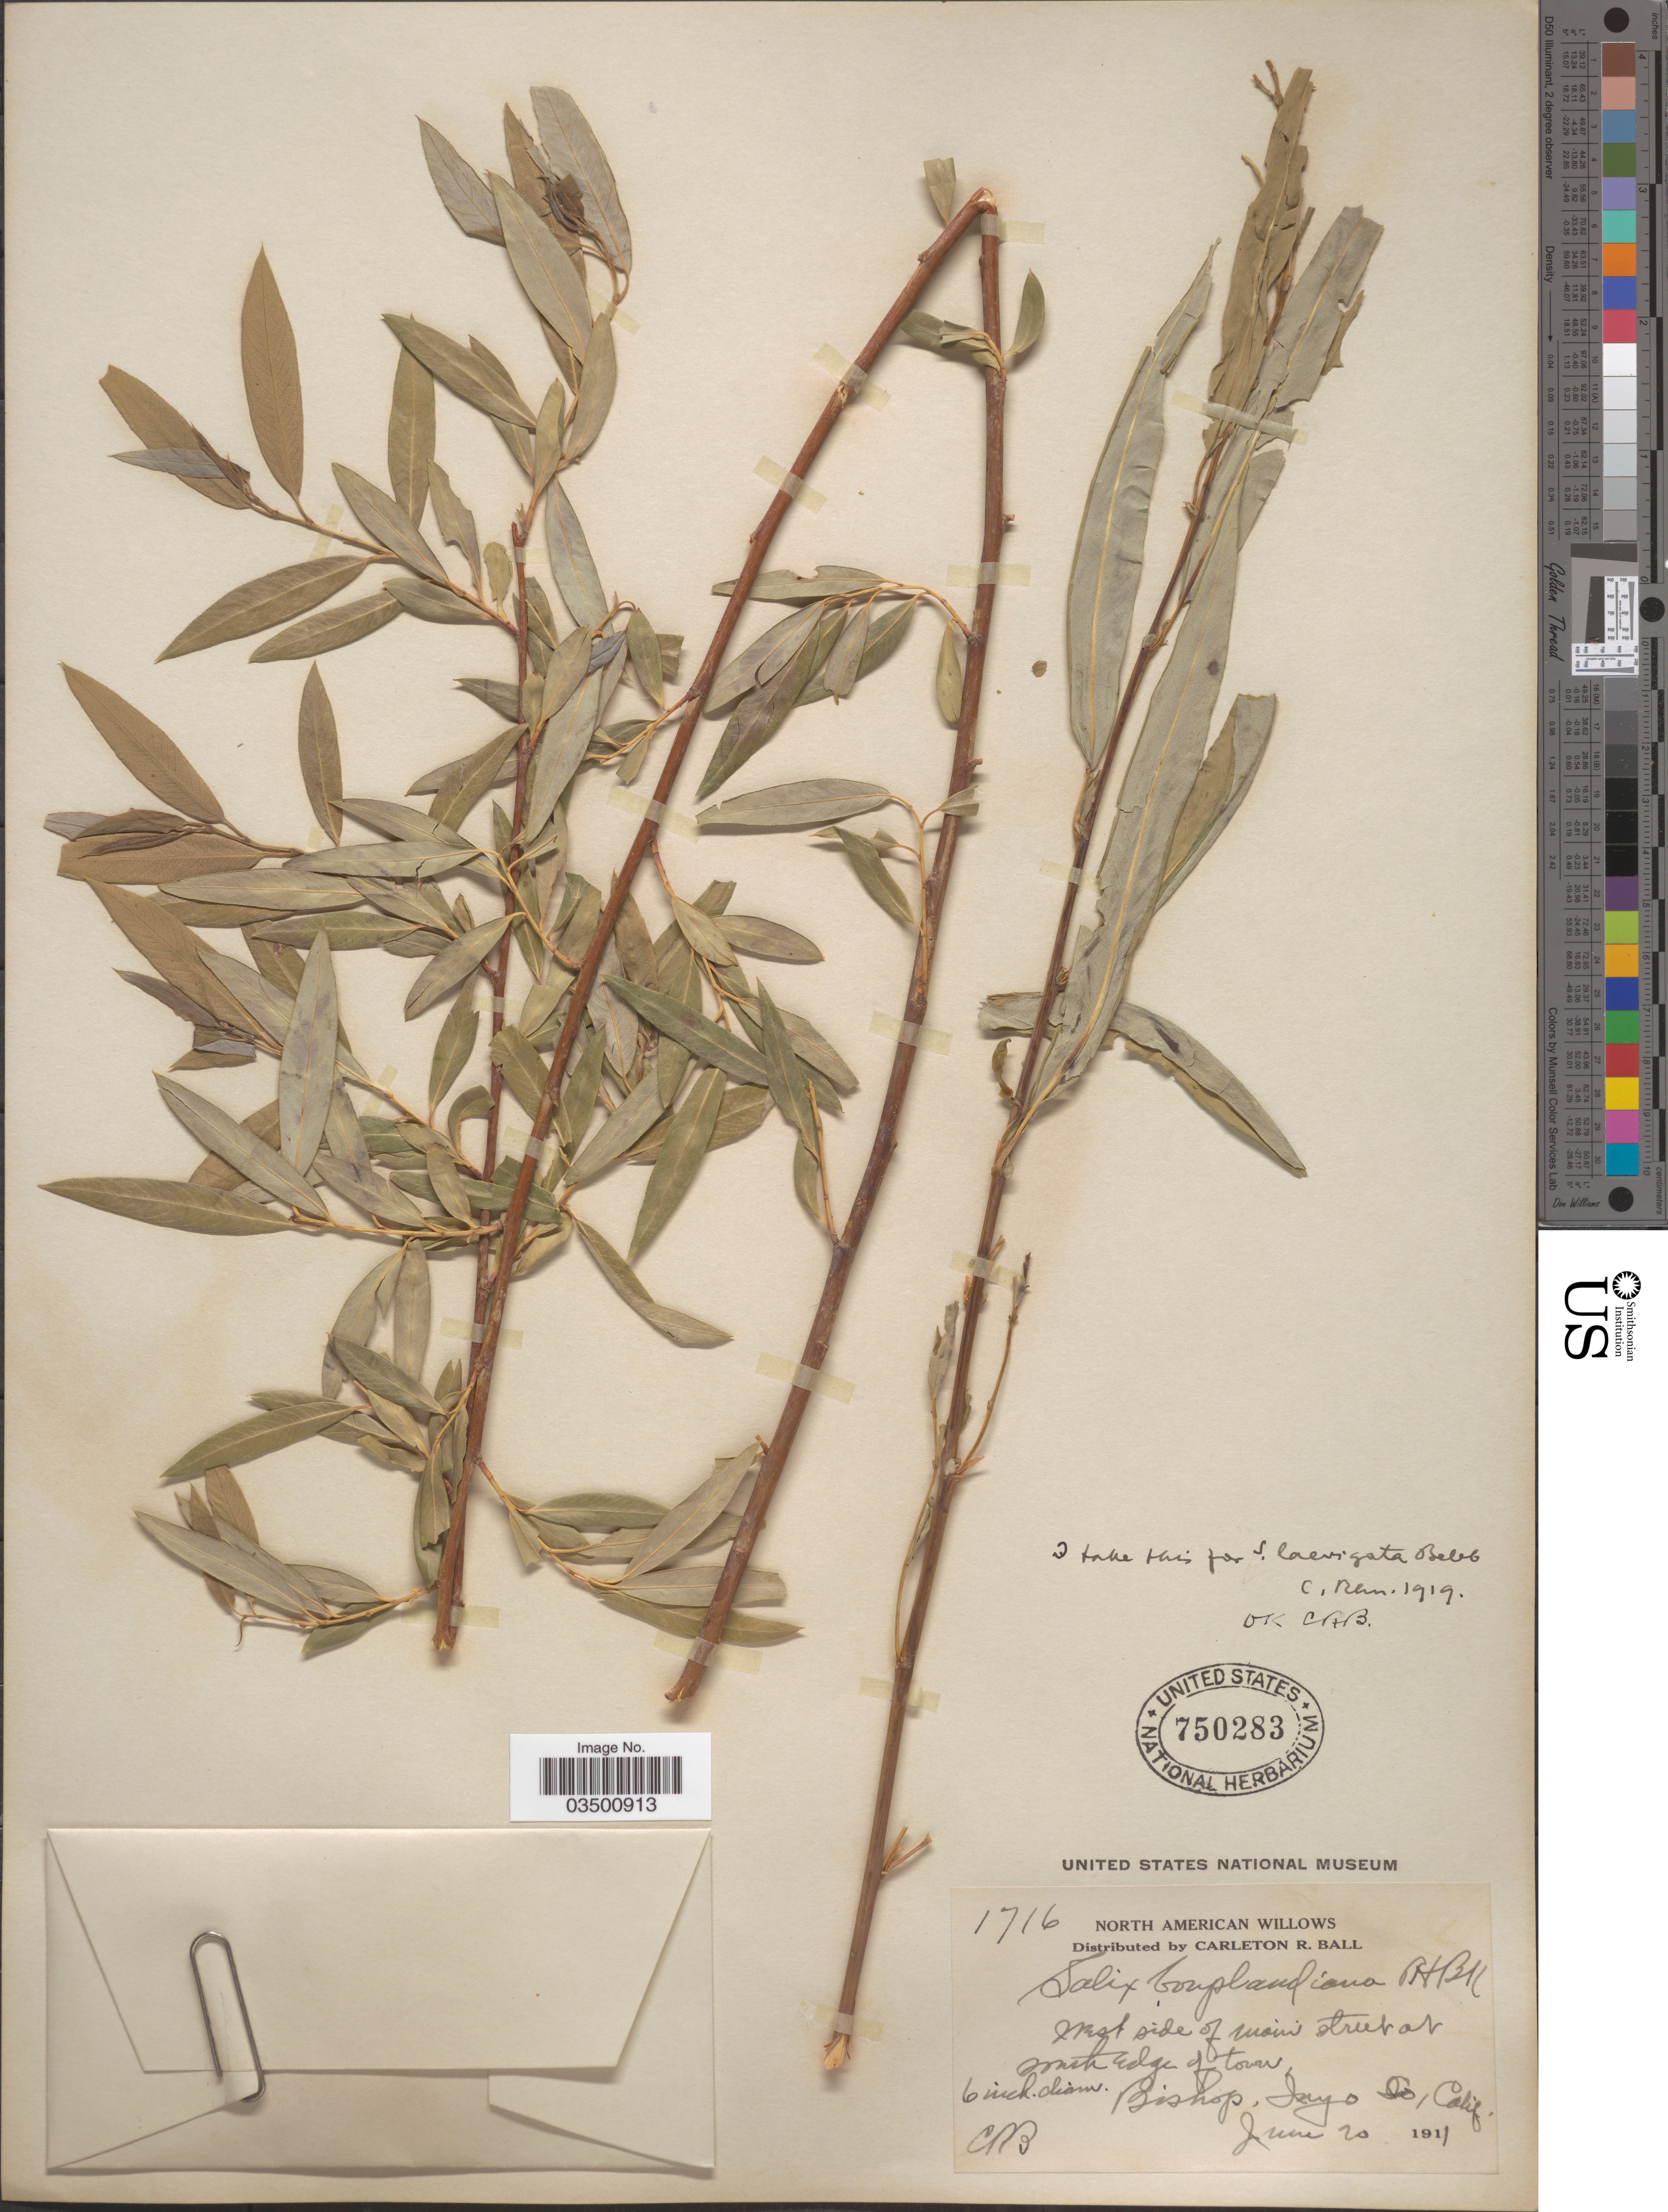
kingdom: Plantae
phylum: Tracheophyta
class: Magnoliopsida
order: Malpighiales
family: Salicaceae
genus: Salix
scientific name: Salix laevigata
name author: Bebb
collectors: C. R. Ball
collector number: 1716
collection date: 1911-06-20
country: United States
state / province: California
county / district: Inyo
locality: West side of Main Street at south edge of town. Bishop, Inyo Co.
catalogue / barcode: US 750283